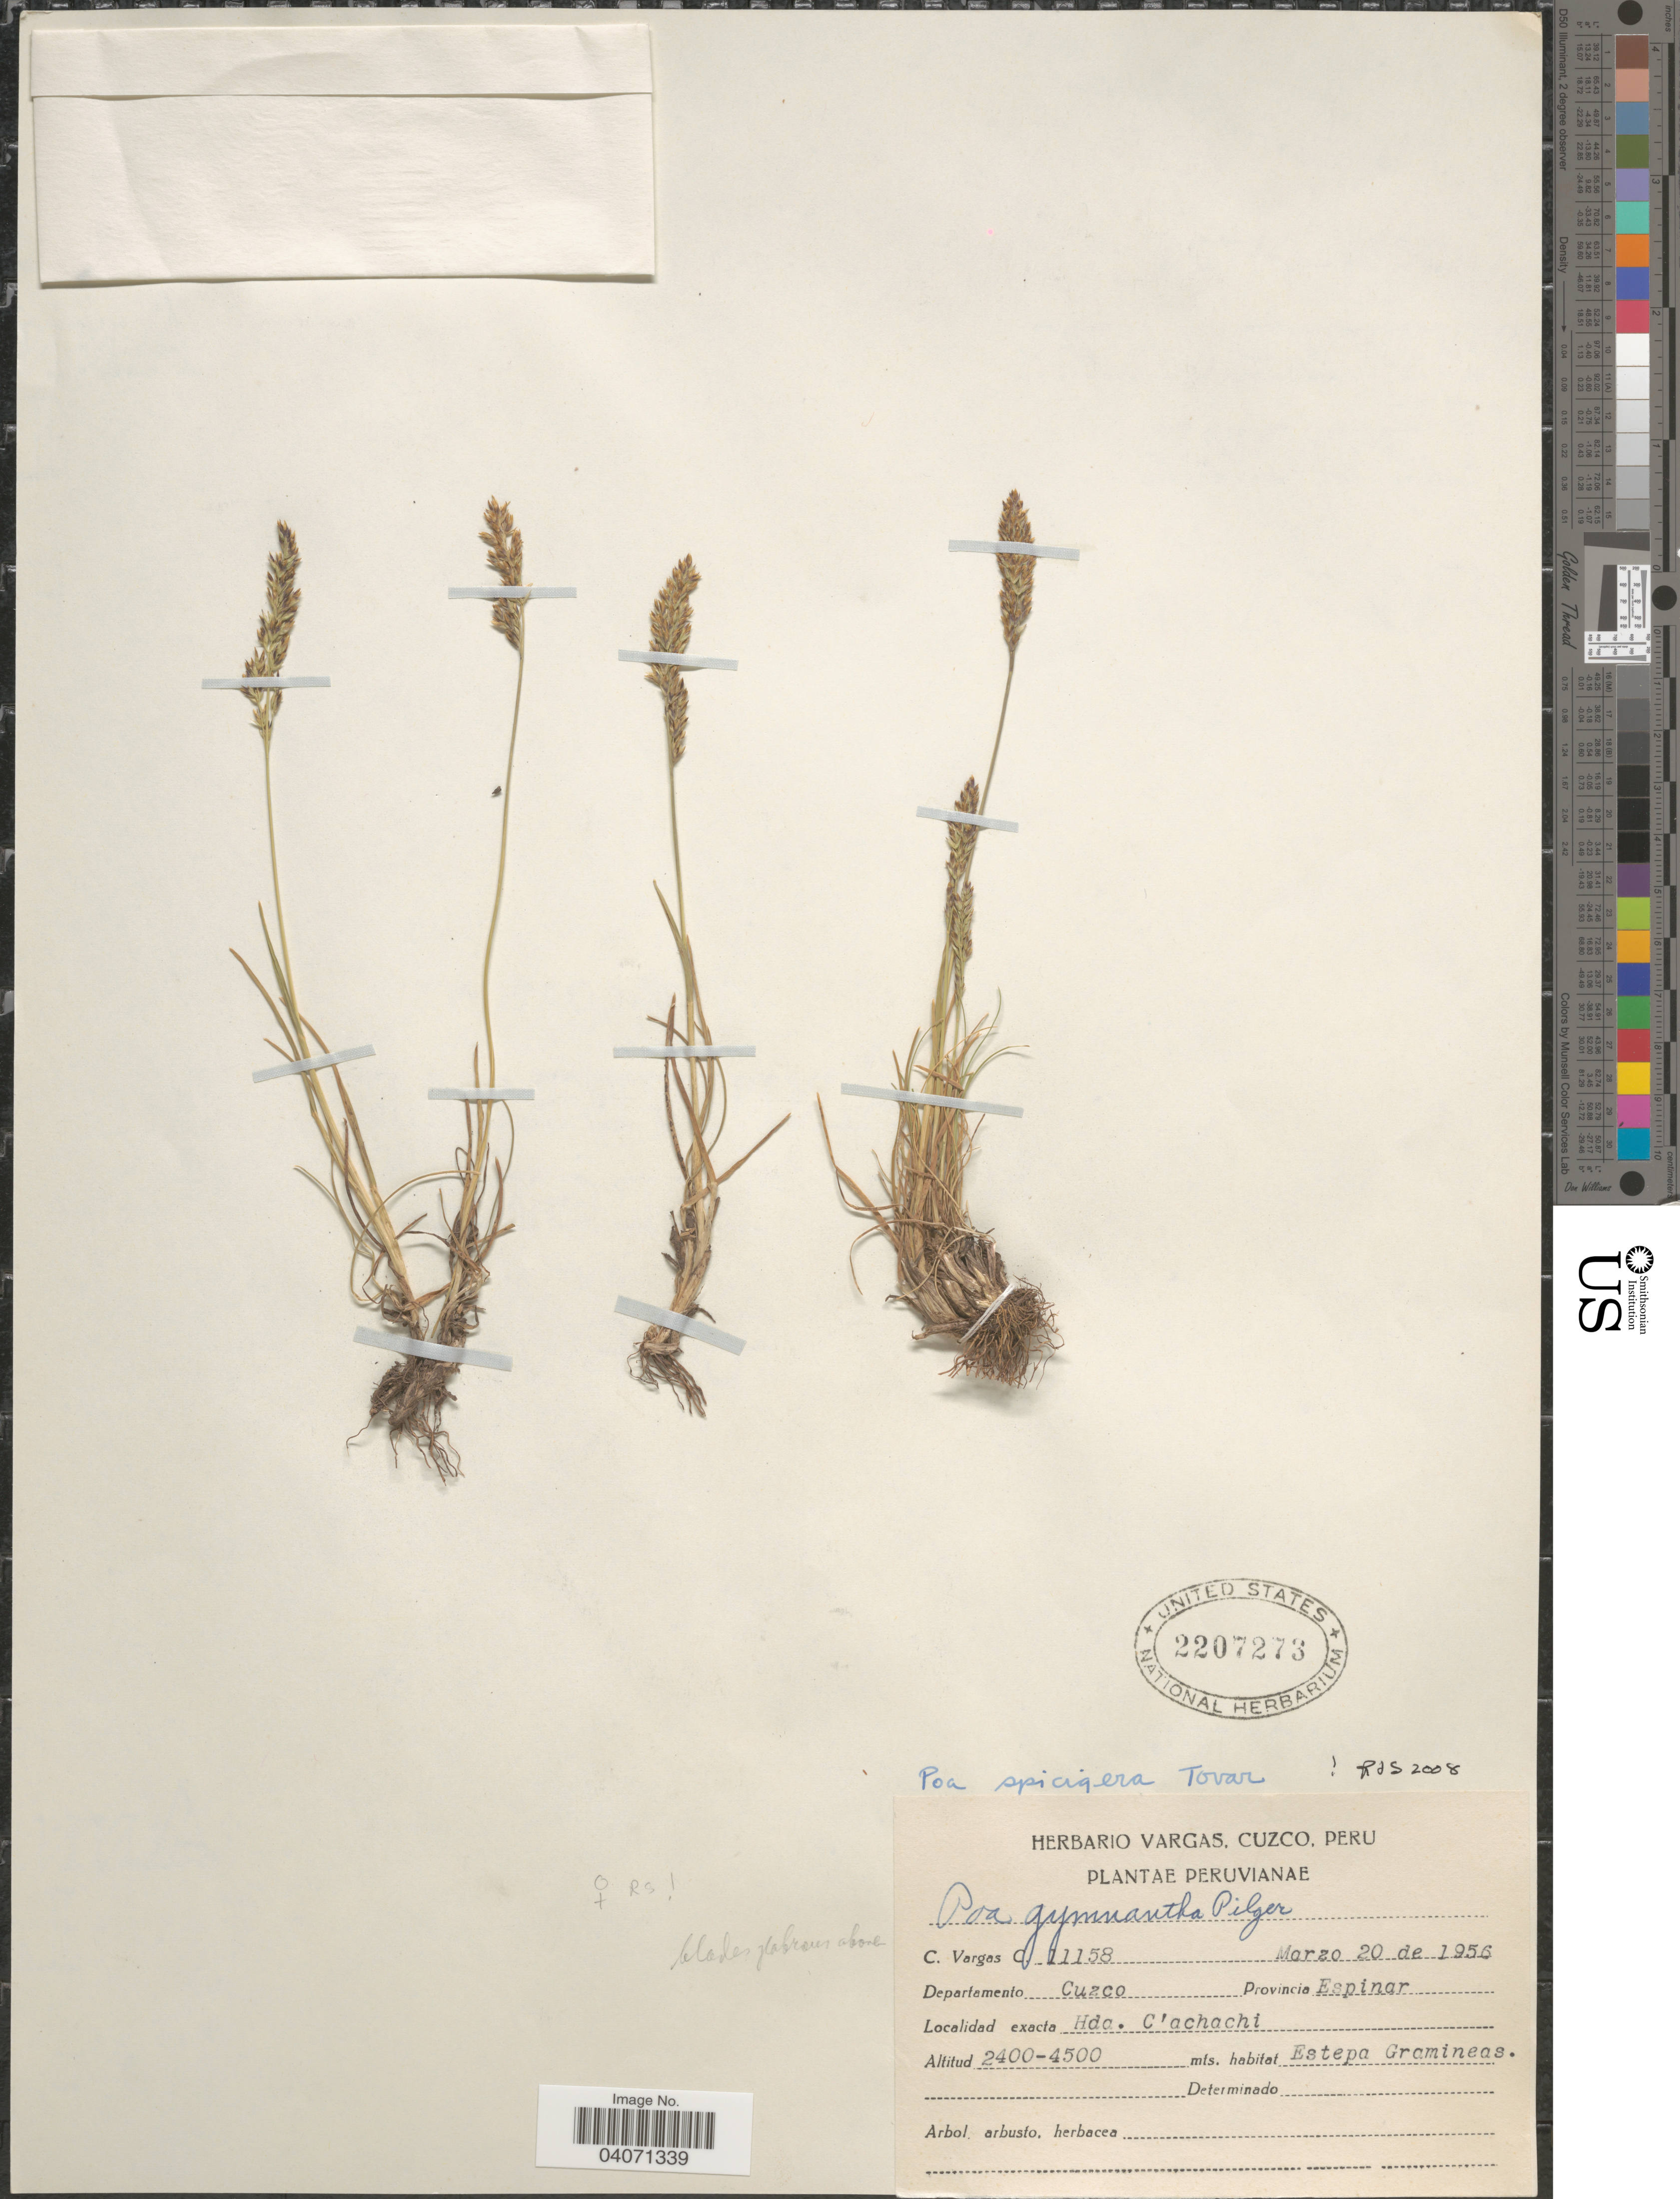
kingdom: Plantae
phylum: Tracheophyta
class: Liliopsida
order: Poales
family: Poaceae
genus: Poa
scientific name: Poa spicigera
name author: Tovar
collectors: C. Vargas Calderón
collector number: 11158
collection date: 1956-03-20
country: Peru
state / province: Cusco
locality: Departamento Cuzco. Provincia Espinar. Hda. C'achachi.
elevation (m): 2400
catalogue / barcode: US 2207273